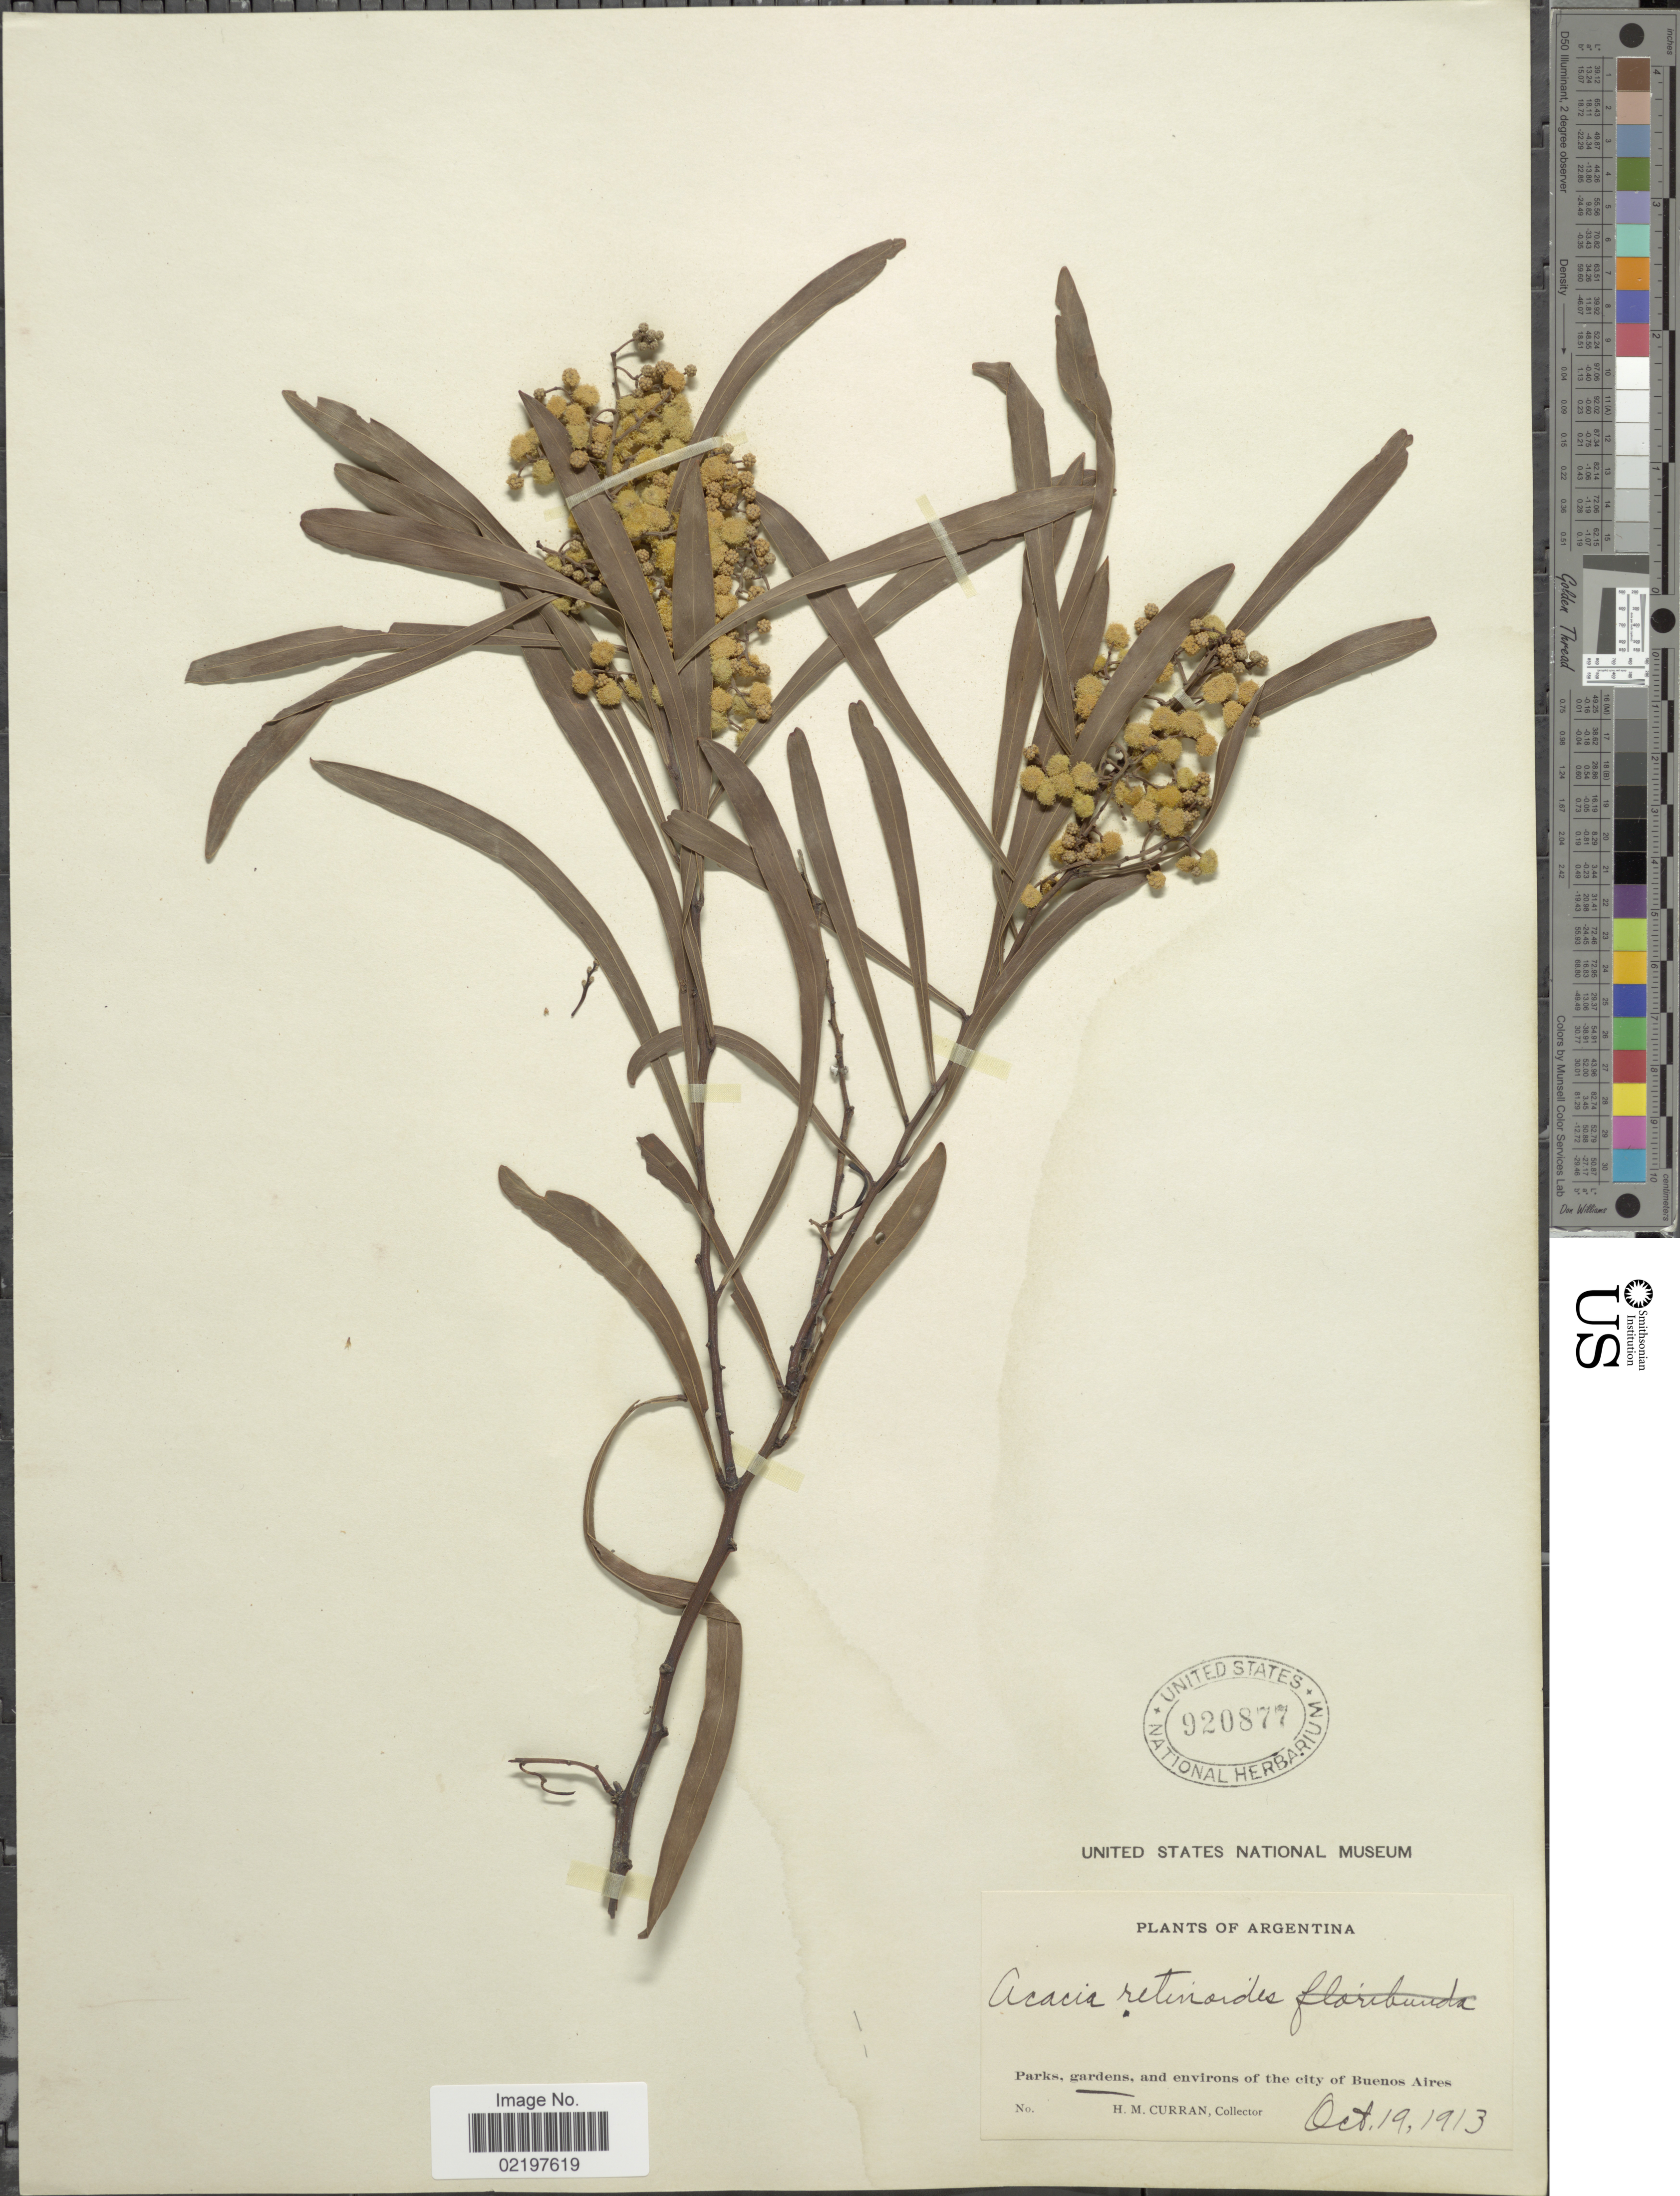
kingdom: Plantae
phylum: Tracheophyta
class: Magnoliopsida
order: Fabales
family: Fabaceae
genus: Acacia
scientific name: Acacia retinodes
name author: Schltdl.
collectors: H. M. Curran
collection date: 1913-10-19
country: Argentina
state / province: Buenos Aires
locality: Parks, gardens, and environs of the city of Buenos Aires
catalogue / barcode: US 820877